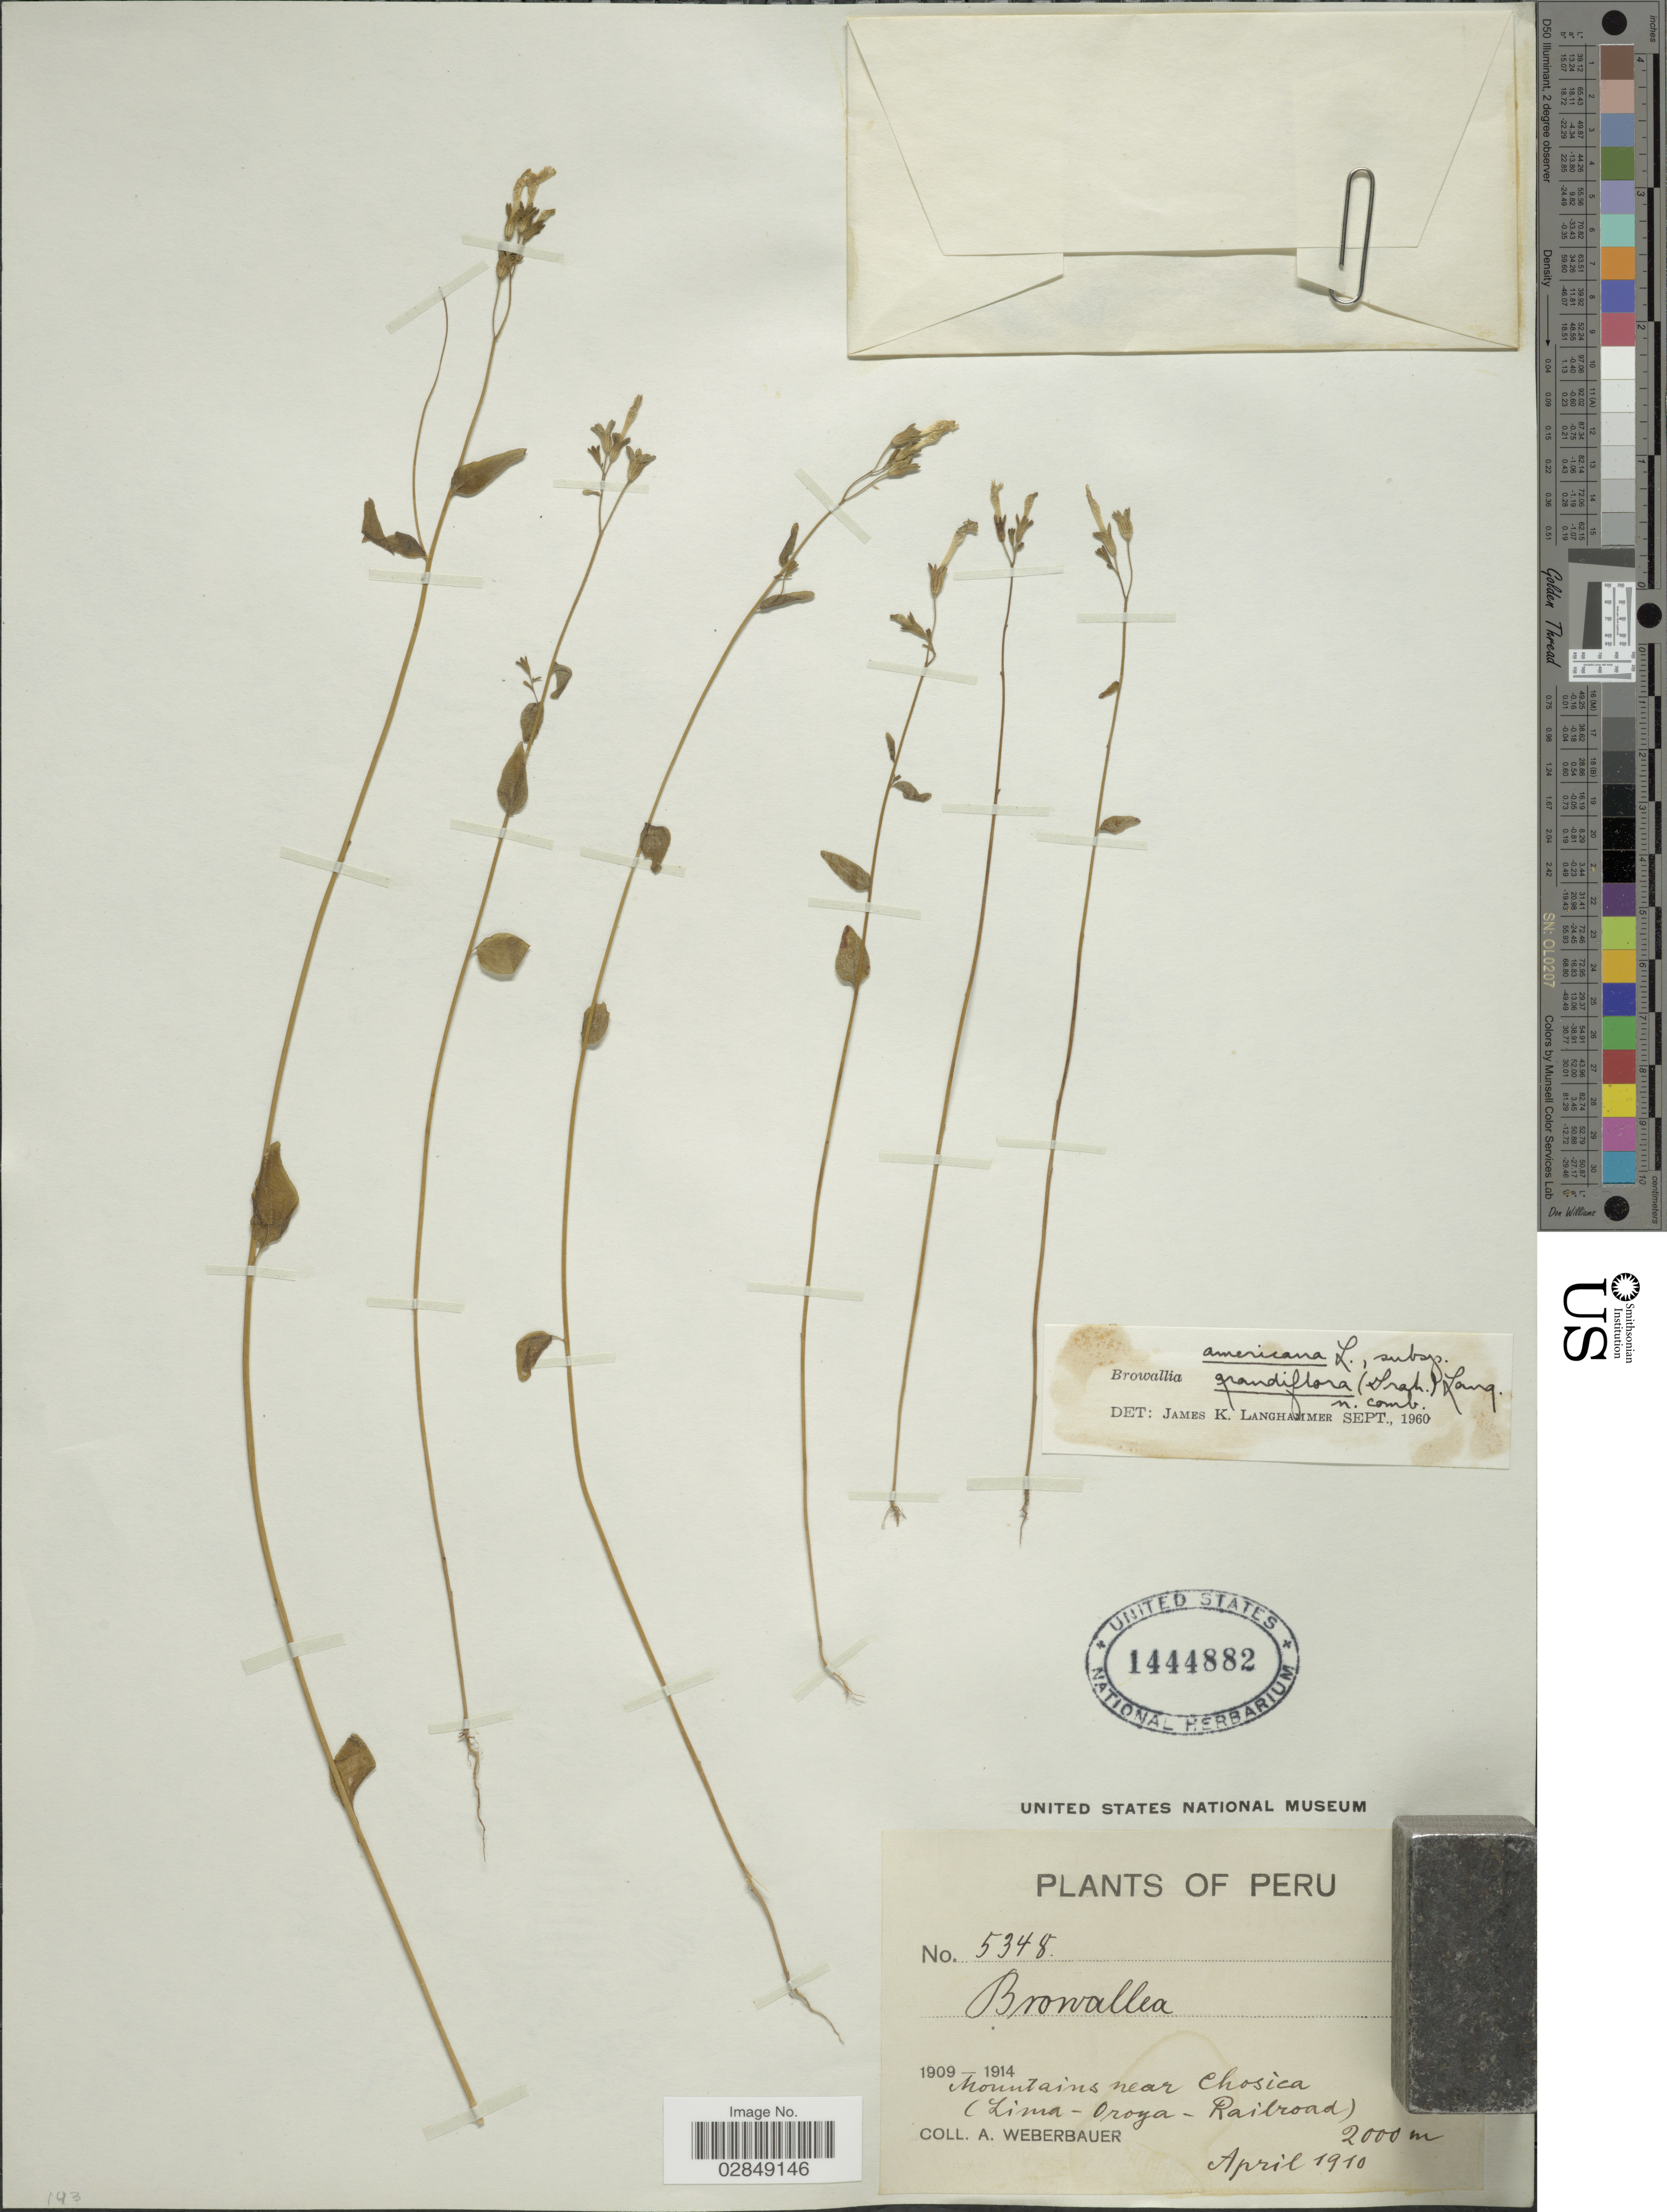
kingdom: Plantae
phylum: Tracheophyta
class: Magnoliopsida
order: Solanales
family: Solanaceae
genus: Browallia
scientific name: Browallia americana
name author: L.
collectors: A. Weberbauer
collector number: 5348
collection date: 1910-04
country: Peru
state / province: Lima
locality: Mountains near Chosica (Lima-Oroya-Railroad).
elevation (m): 200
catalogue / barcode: US 1444882